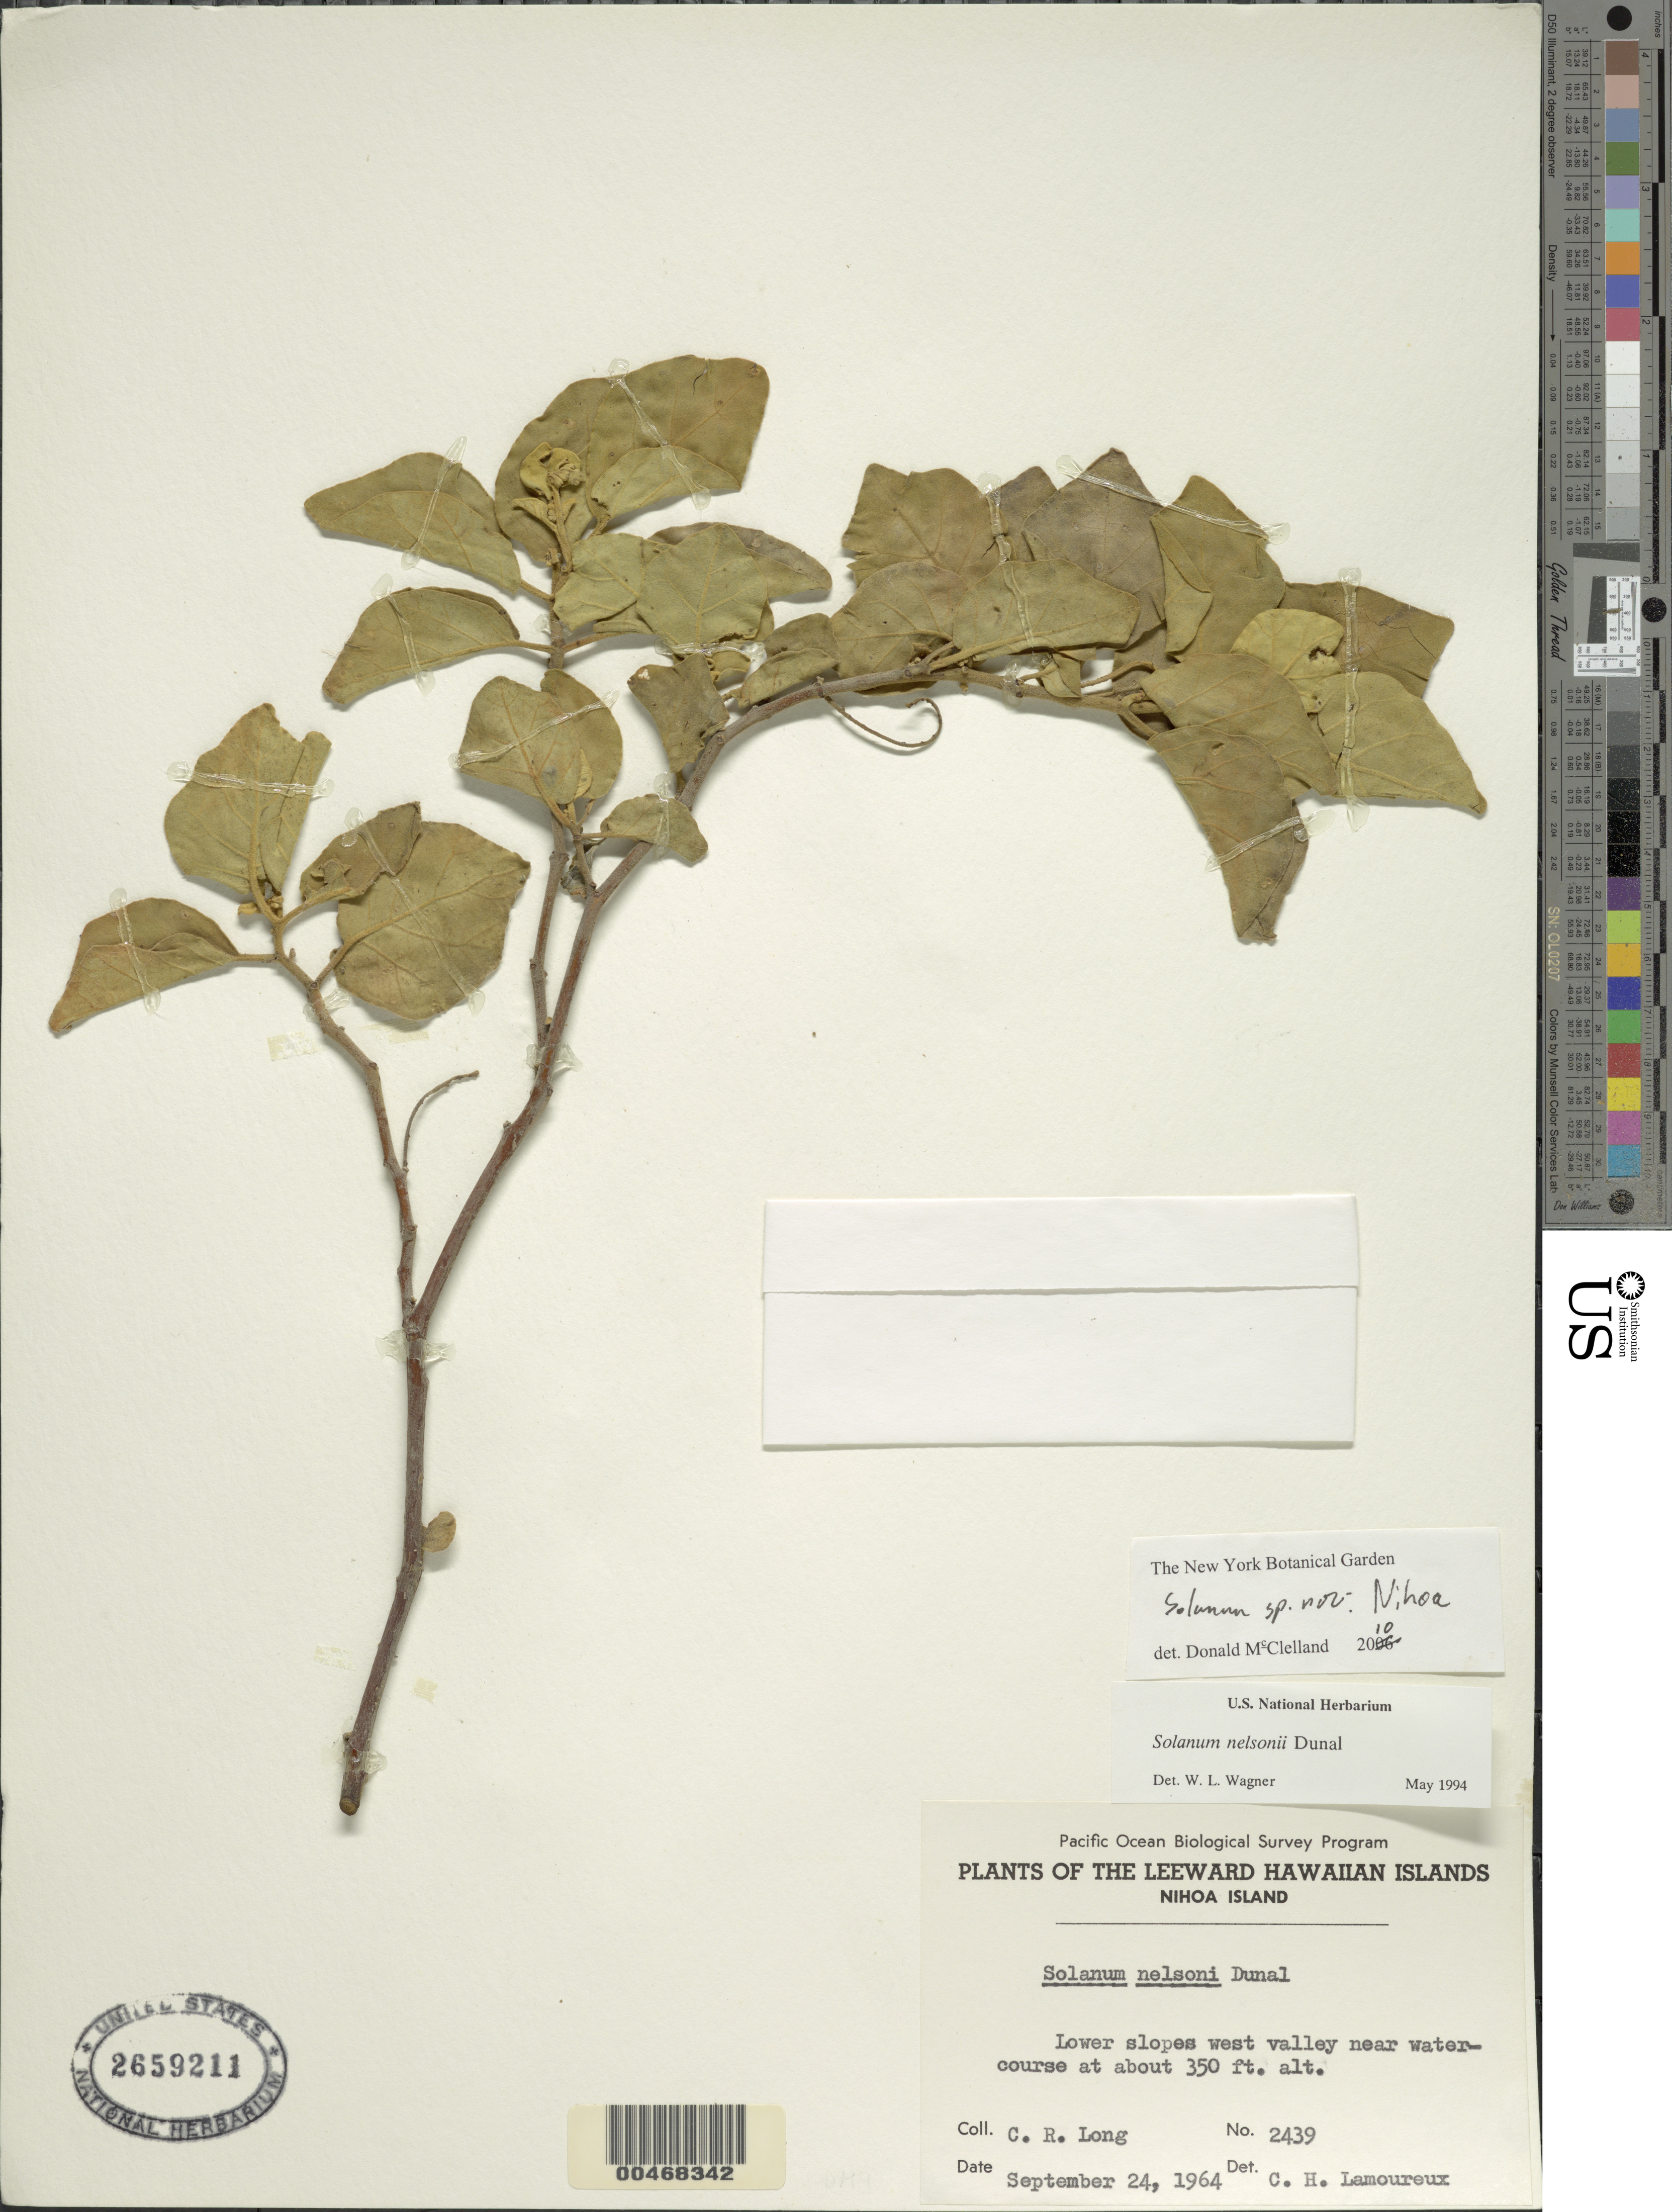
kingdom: Plantae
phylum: Tracheophyta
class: Magnoliopsida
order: Solanales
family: Solanaceae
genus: Solanum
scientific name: Solanum caumii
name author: (F. Br.) D. McClelland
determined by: Knapp, S. D.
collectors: C. Long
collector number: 2439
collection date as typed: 24 Sep 1964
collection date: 1964-09-24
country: United States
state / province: Hawaii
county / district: Honolulu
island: Nihoa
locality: Lower slopes W valley, near watercourse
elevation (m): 107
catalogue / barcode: US 2659211